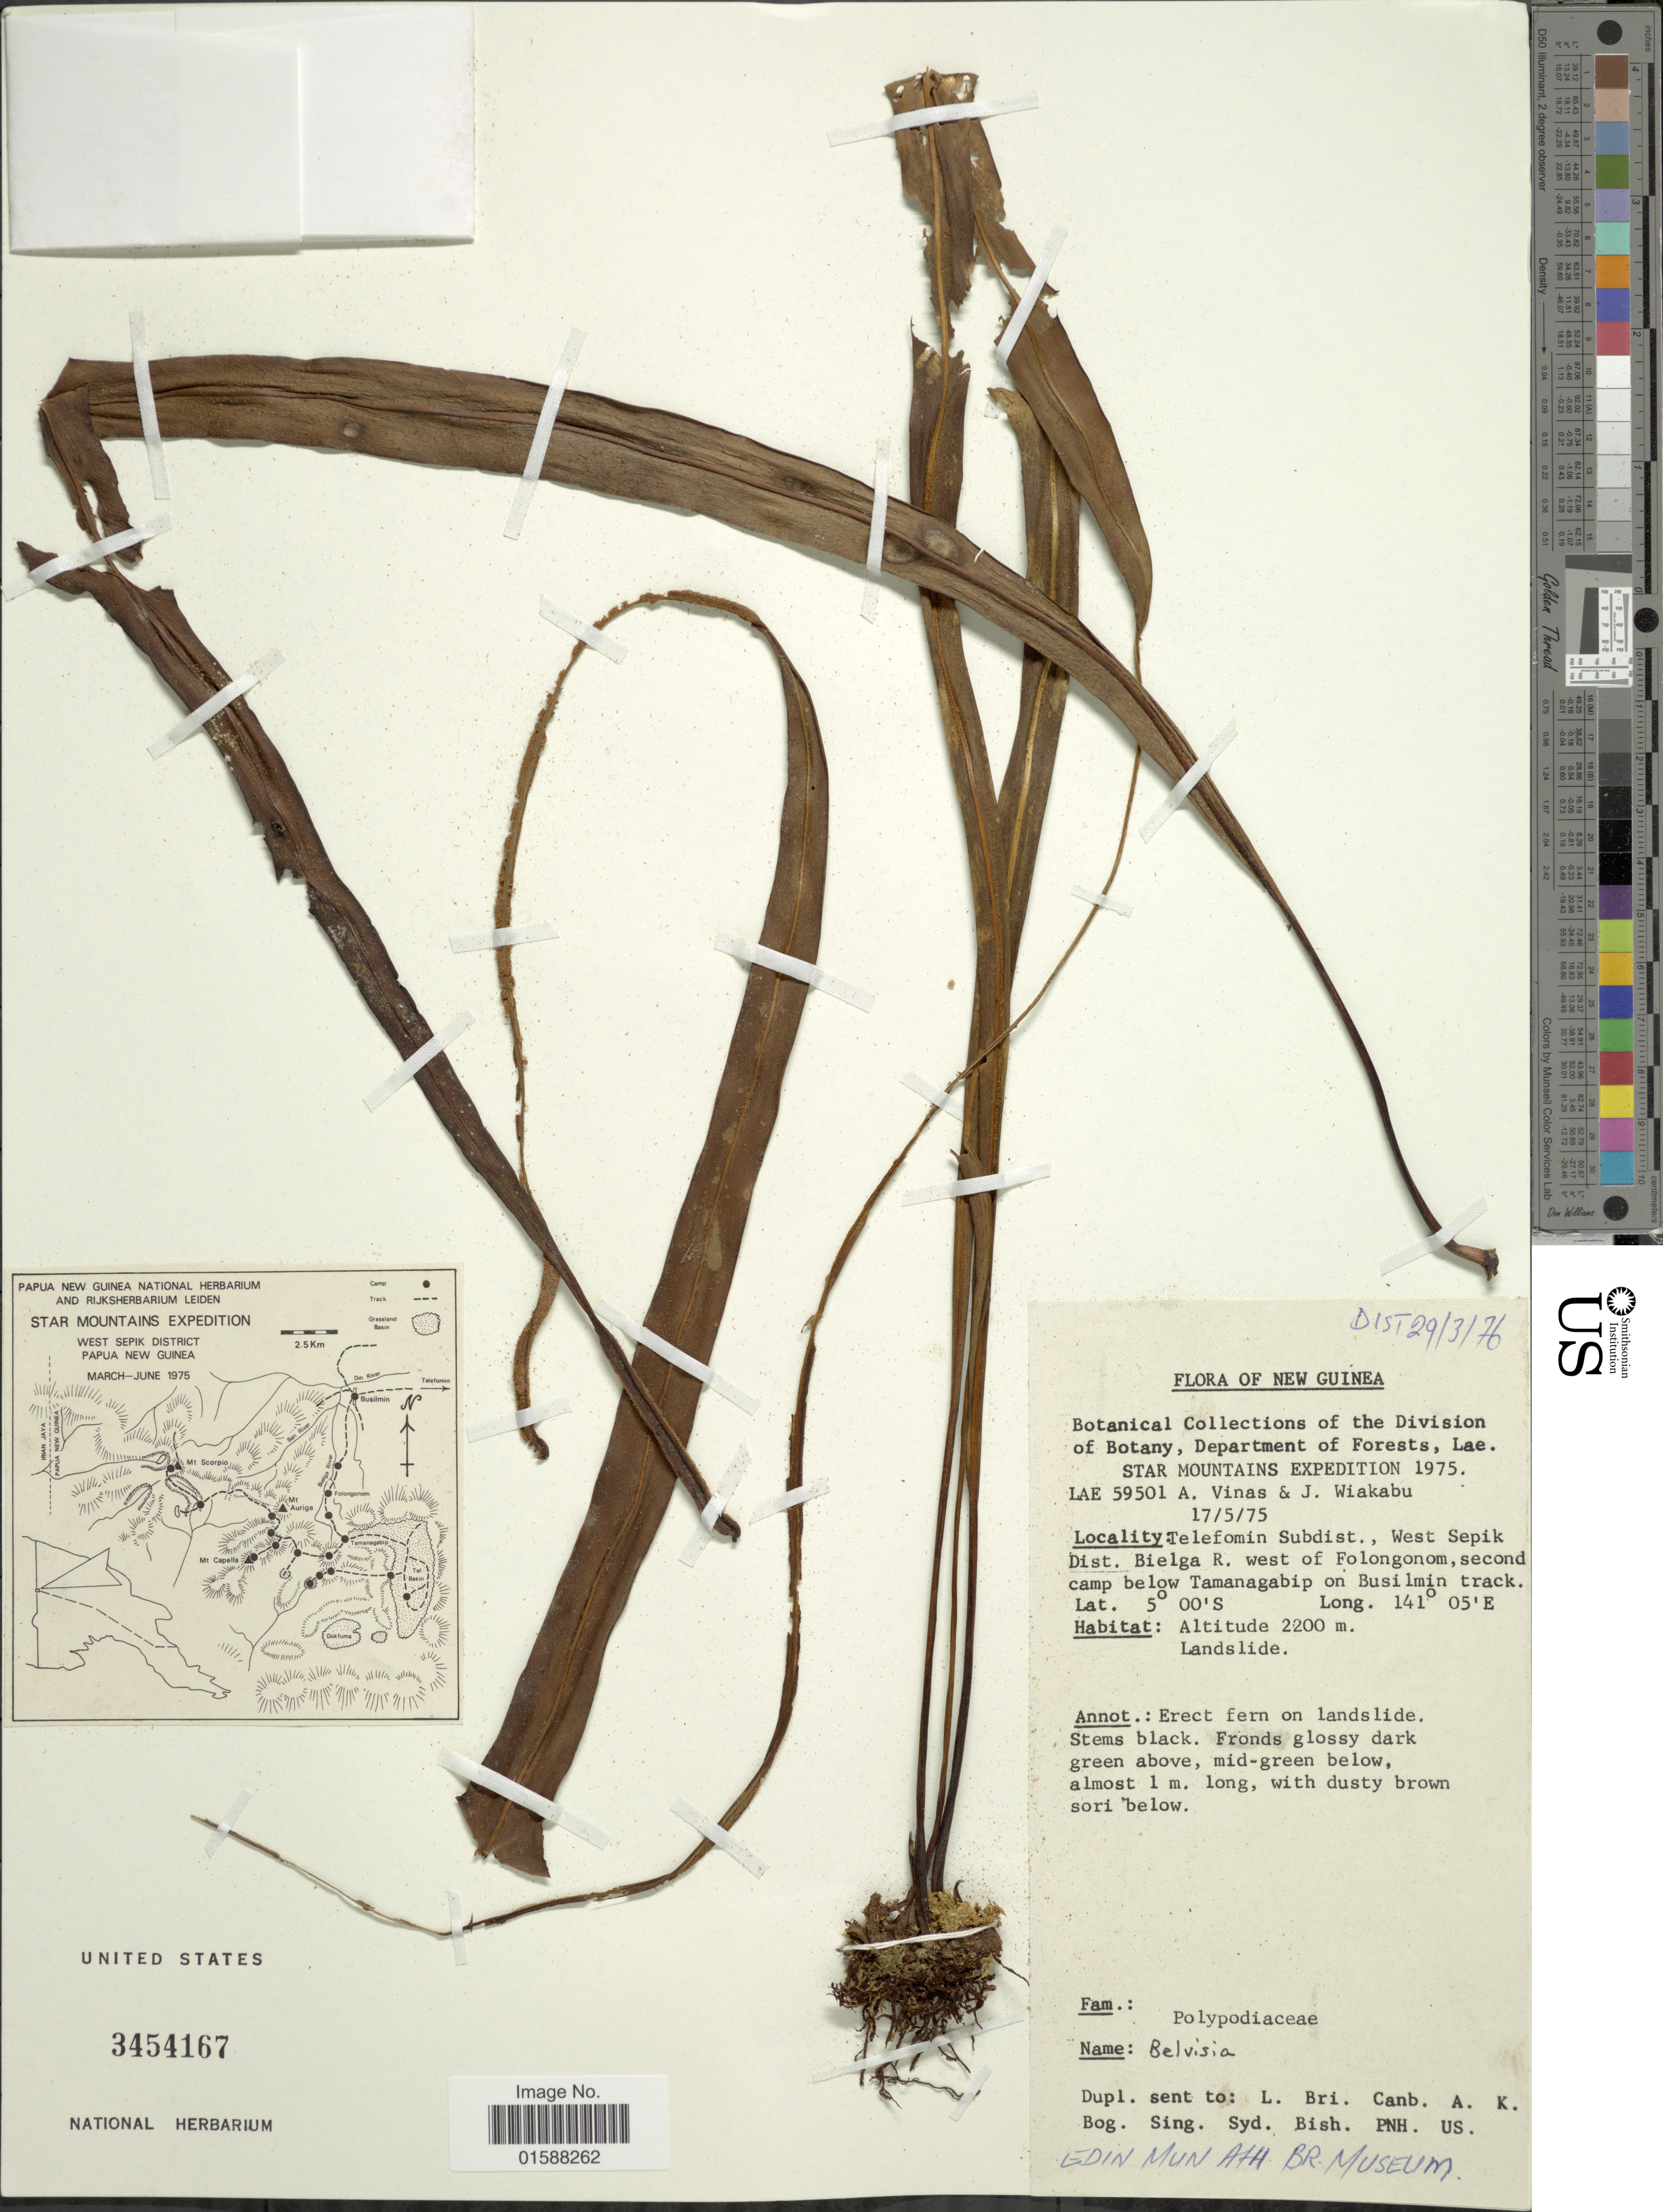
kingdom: Plantae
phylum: Tracheophyta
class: Polypodiopsida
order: Polypodiales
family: Polypodiaceae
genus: Lepisorus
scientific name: Lepisorus spicatus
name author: (L. f.) Li S. Wang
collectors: A. Vinas & J. Wiakabu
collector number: LAE 59501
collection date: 1975-05-17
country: Papua New Guinea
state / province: Sandaun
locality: New Guinea. Star Mountains. Telefomin Subdist., West Sepik Dist. Bielga R. west of Folongonom, second camp below Tamanagabip on Busilmin track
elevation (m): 2200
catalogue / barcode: US 3454167